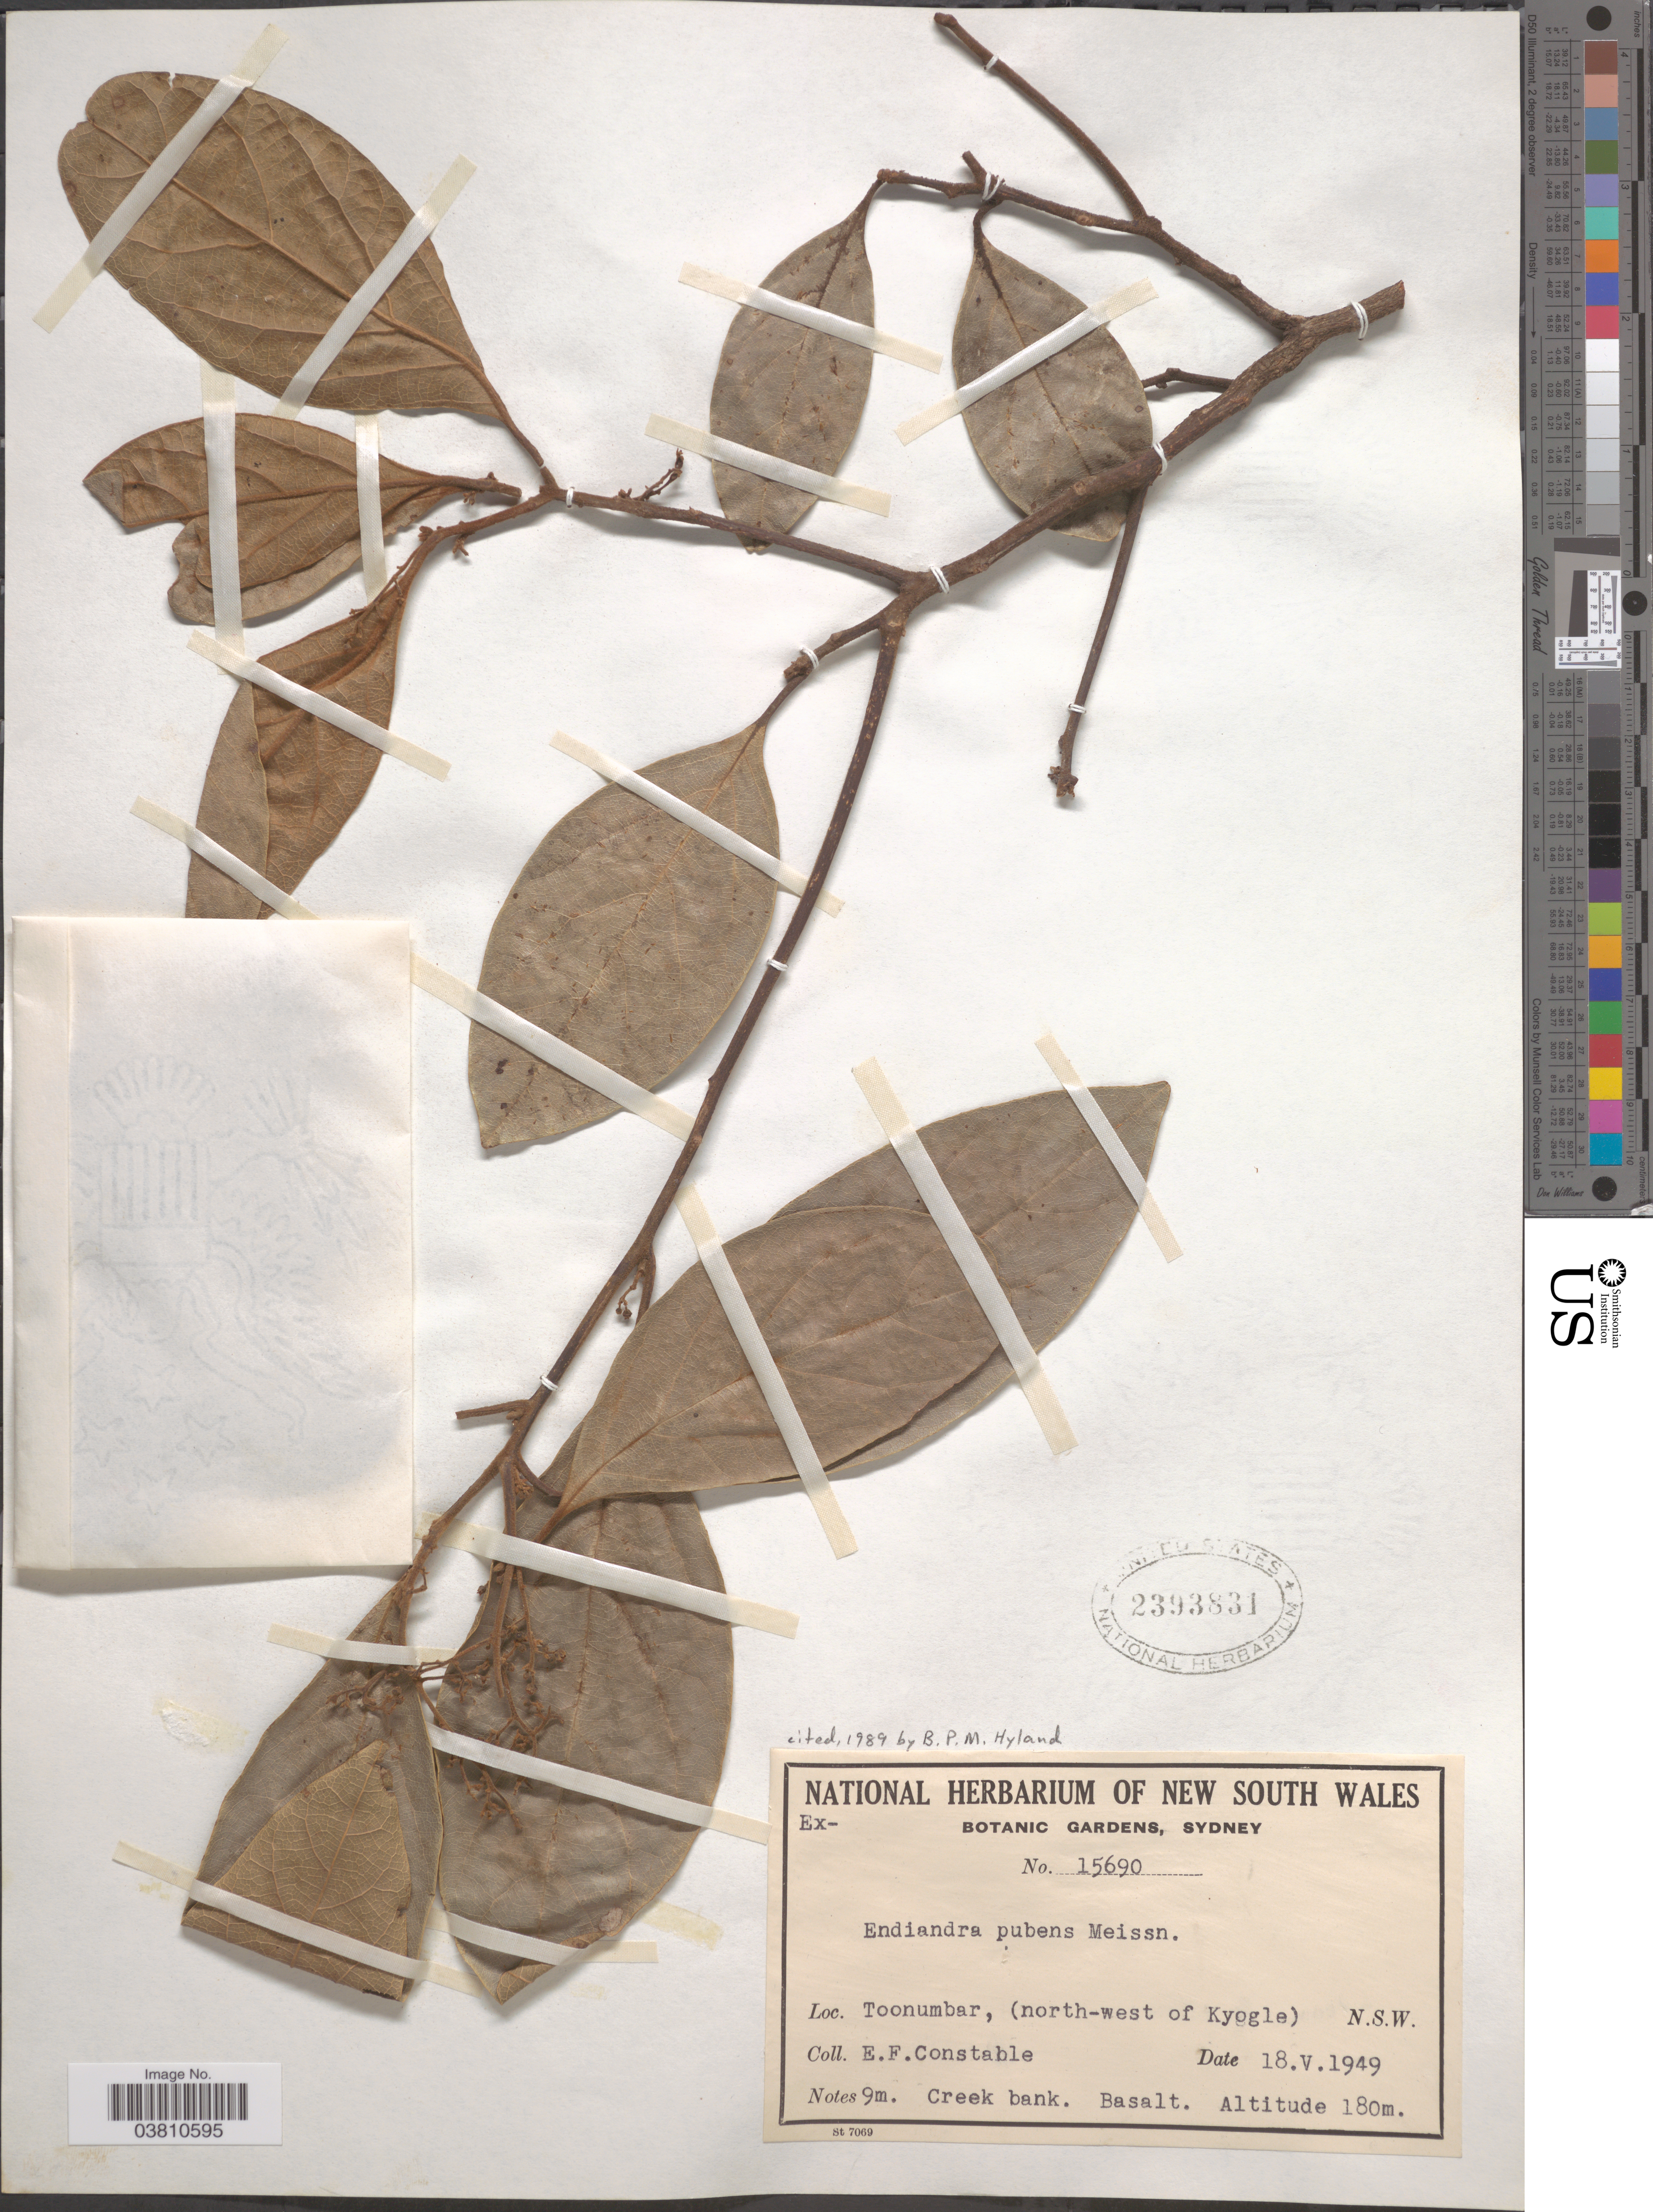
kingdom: Plantae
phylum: Tracheophyta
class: Magnoliopsida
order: Laurales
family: Lauraceae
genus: Endiandra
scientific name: Endiandra pubens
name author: Meisn.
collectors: E. F. Constable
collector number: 15690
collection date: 1949-05-18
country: Australia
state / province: New South Wales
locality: Toonumbar, (north-west of Kyogle).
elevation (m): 180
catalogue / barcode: US 2393831